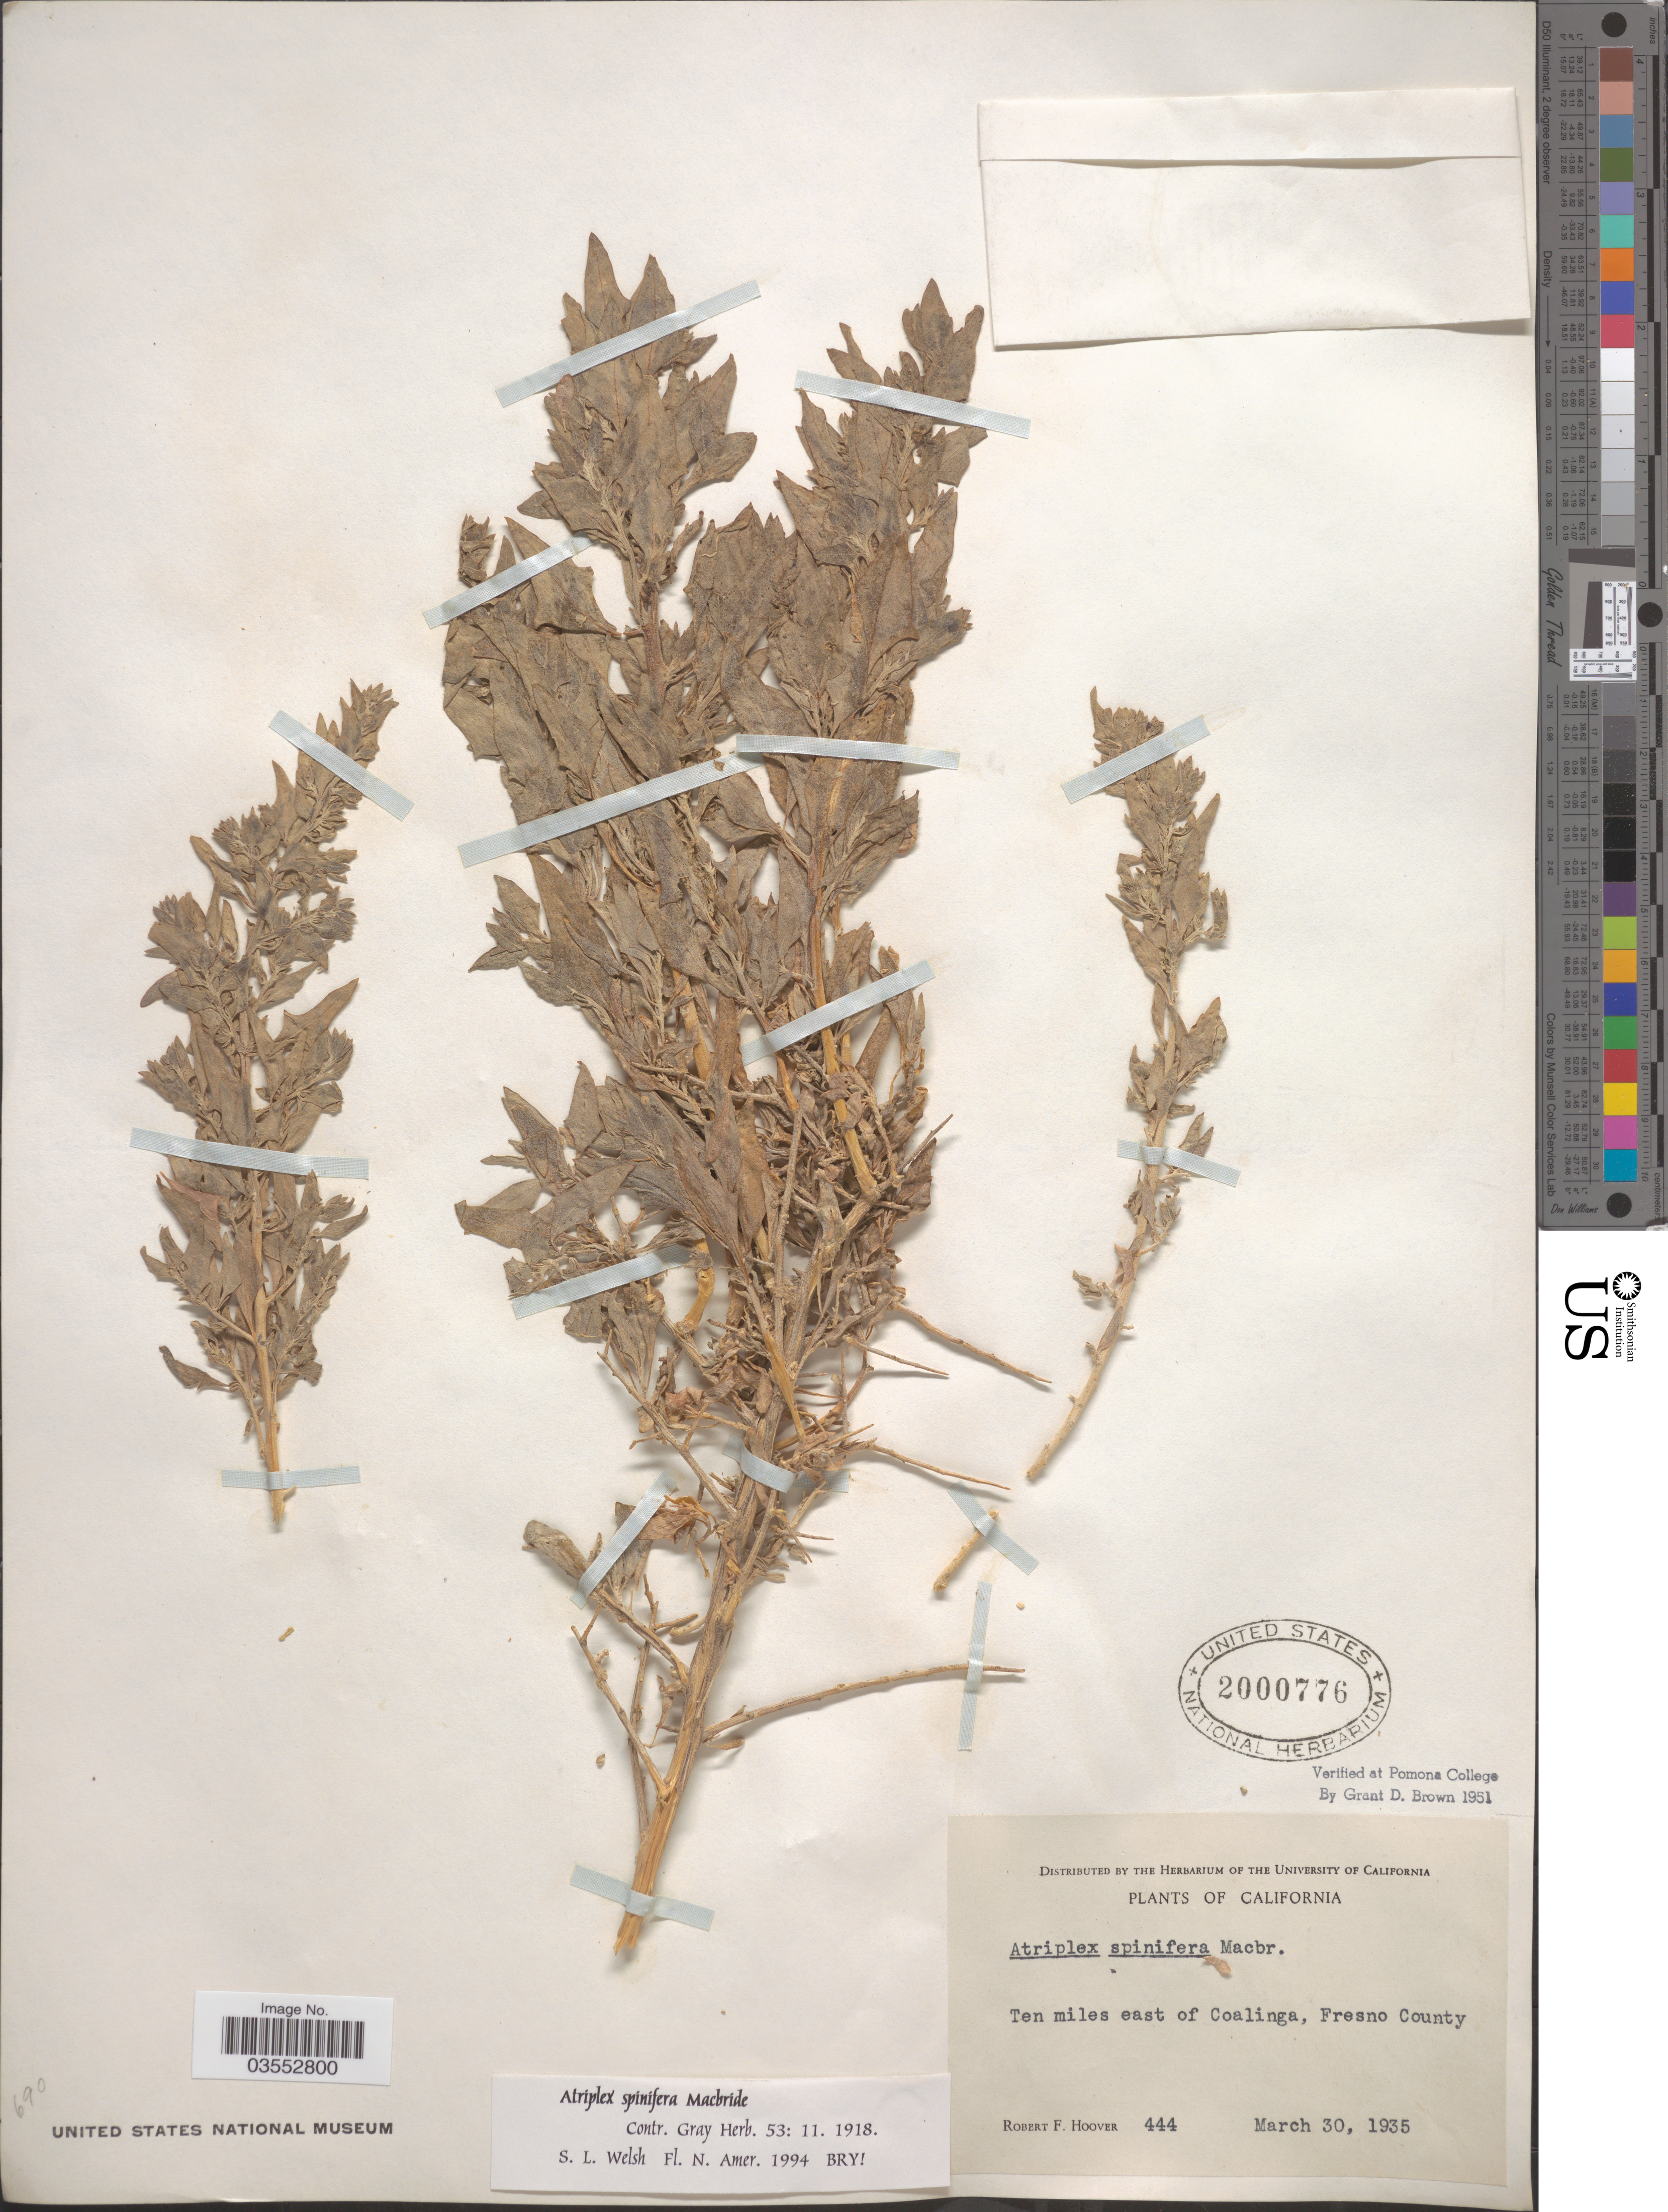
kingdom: Plantae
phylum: Tracheophyta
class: Magnoliopsida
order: Caryophyllales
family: Amaranthaceae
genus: Atriplex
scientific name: Atriplex spinifera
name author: J.F. Macbr.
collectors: R. F. Hoover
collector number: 444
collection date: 1935-03-30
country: United States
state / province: California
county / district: Fresno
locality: Ten miles east of Coalinga, Fresno County.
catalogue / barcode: US 2000776